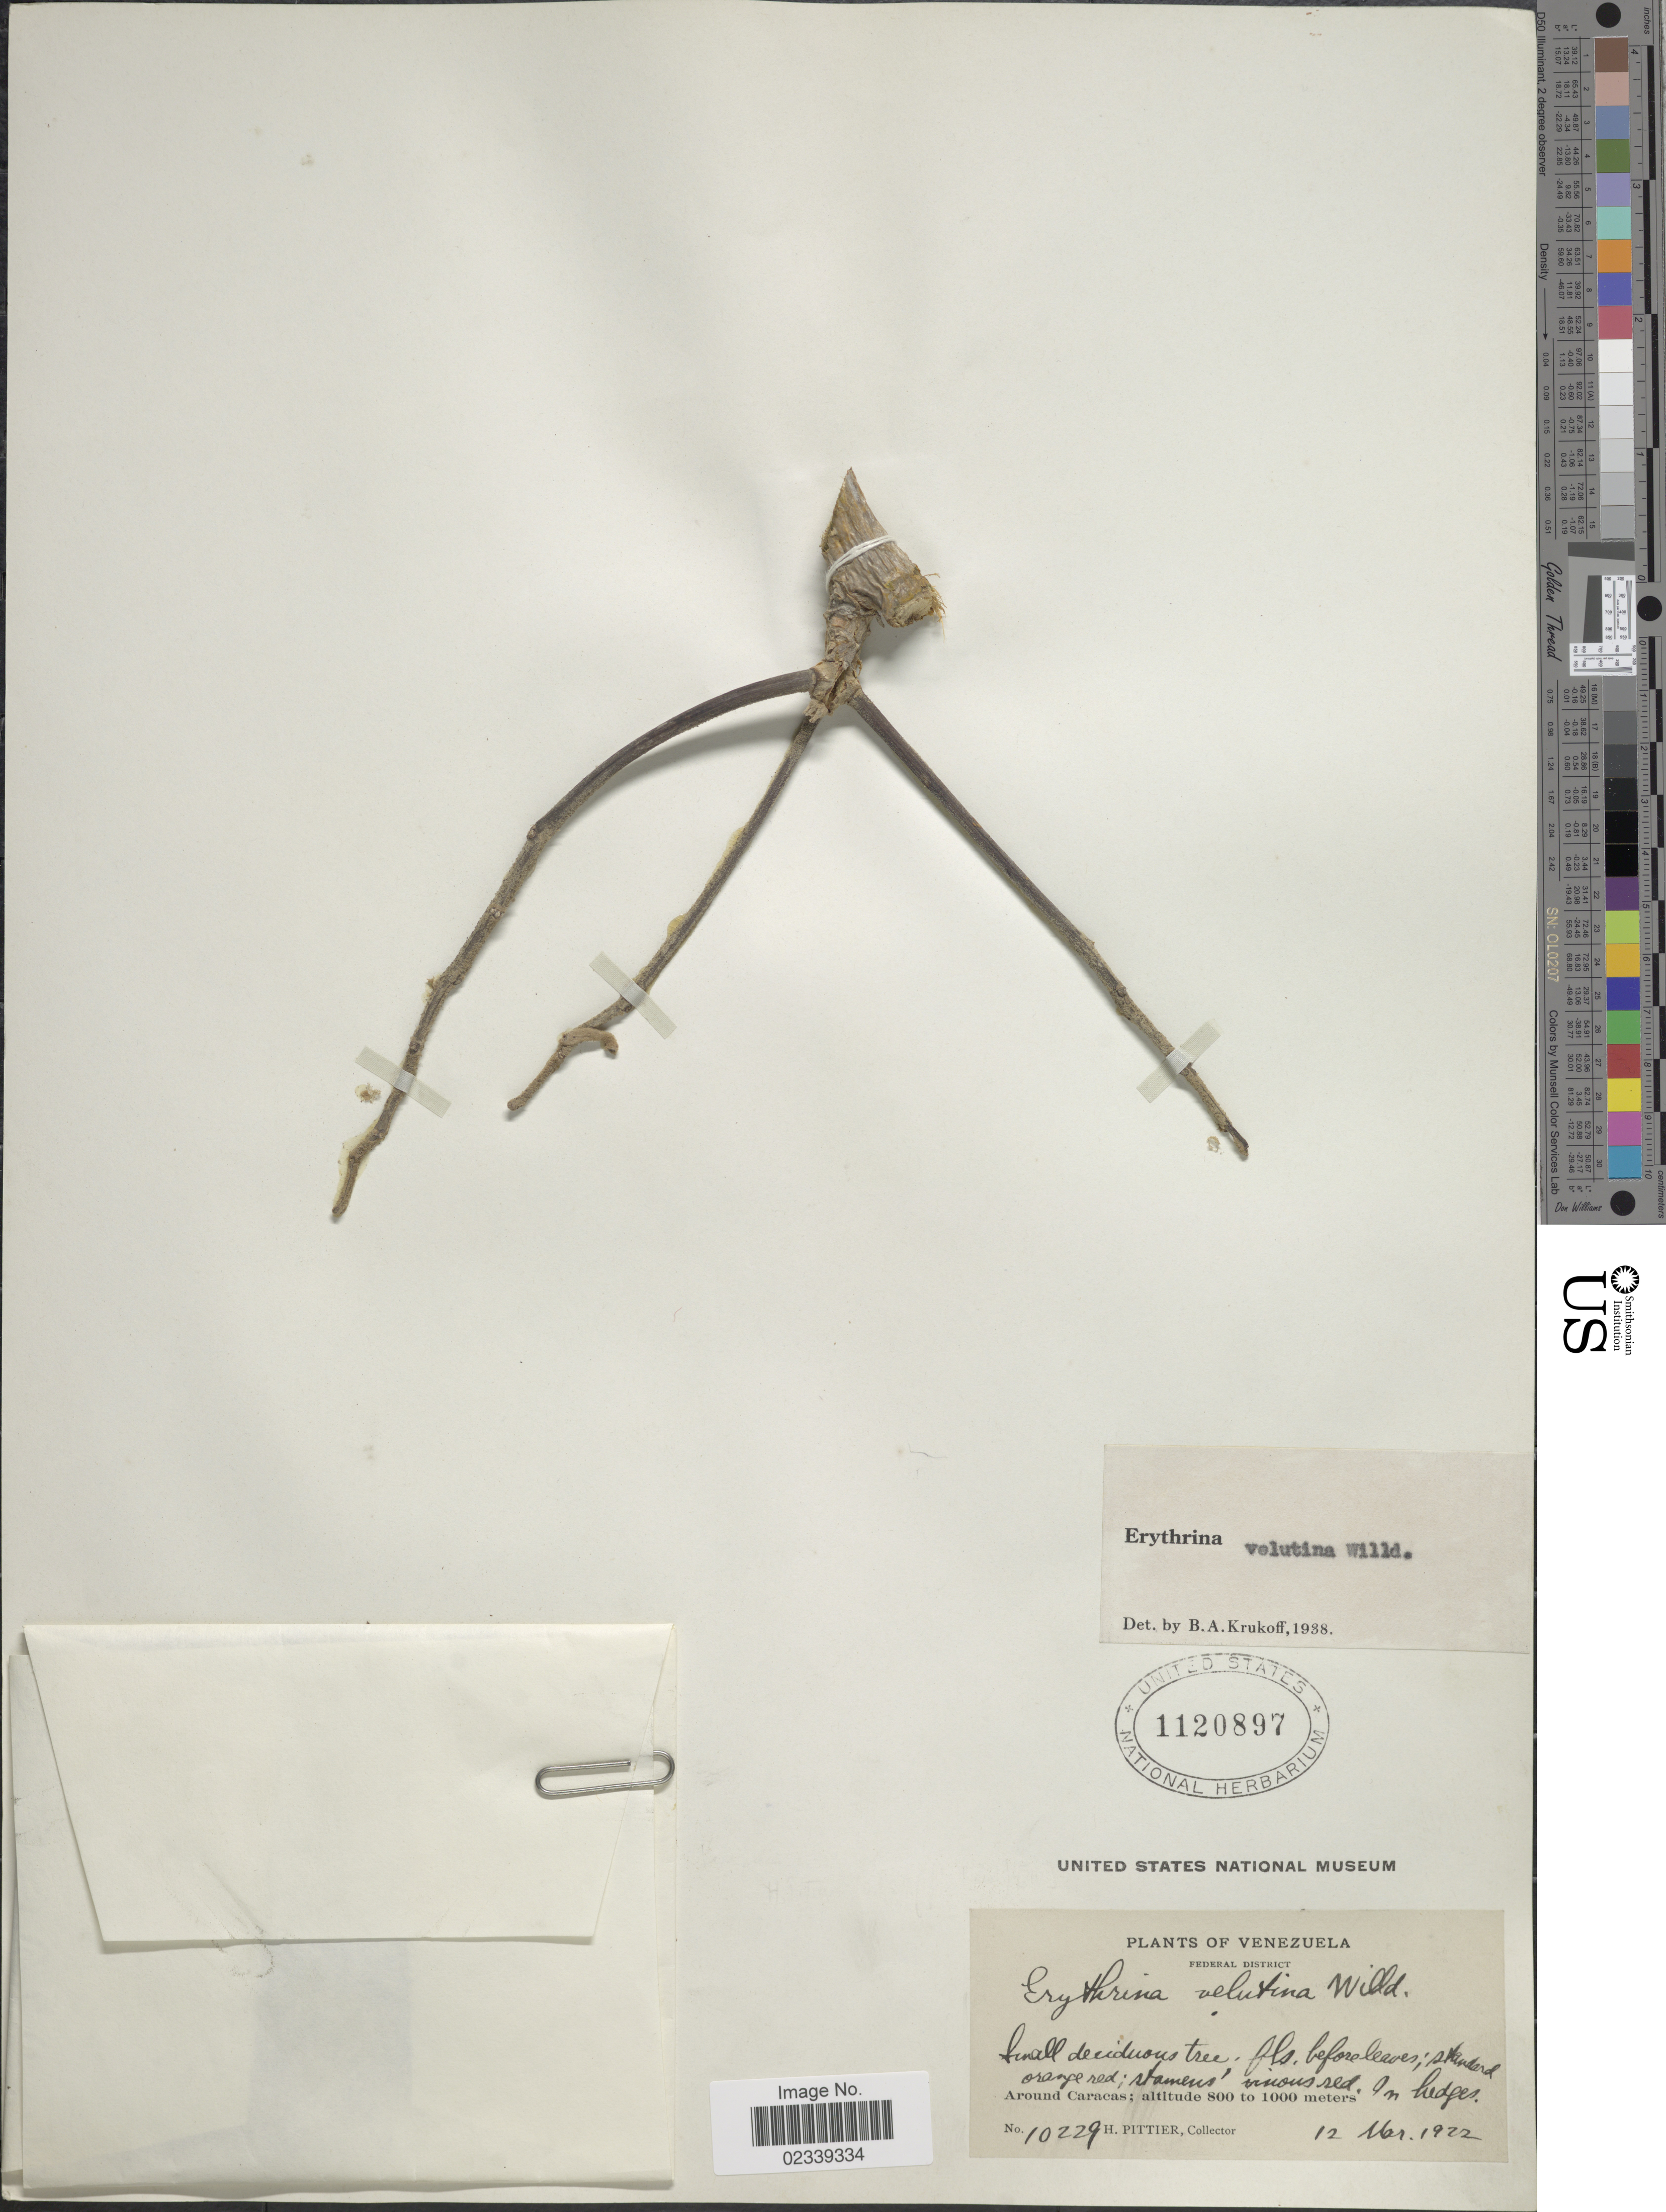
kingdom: Plantae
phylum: Tracheophyta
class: Magnoliopsida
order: Fabales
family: Fabaceae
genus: Erythrina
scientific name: Erythrina velutina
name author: Willd.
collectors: H. F. Pittier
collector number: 10229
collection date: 1922-03-12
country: Venezuela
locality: Federal District, around Caracas.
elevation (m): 800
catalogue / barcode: US 1120897